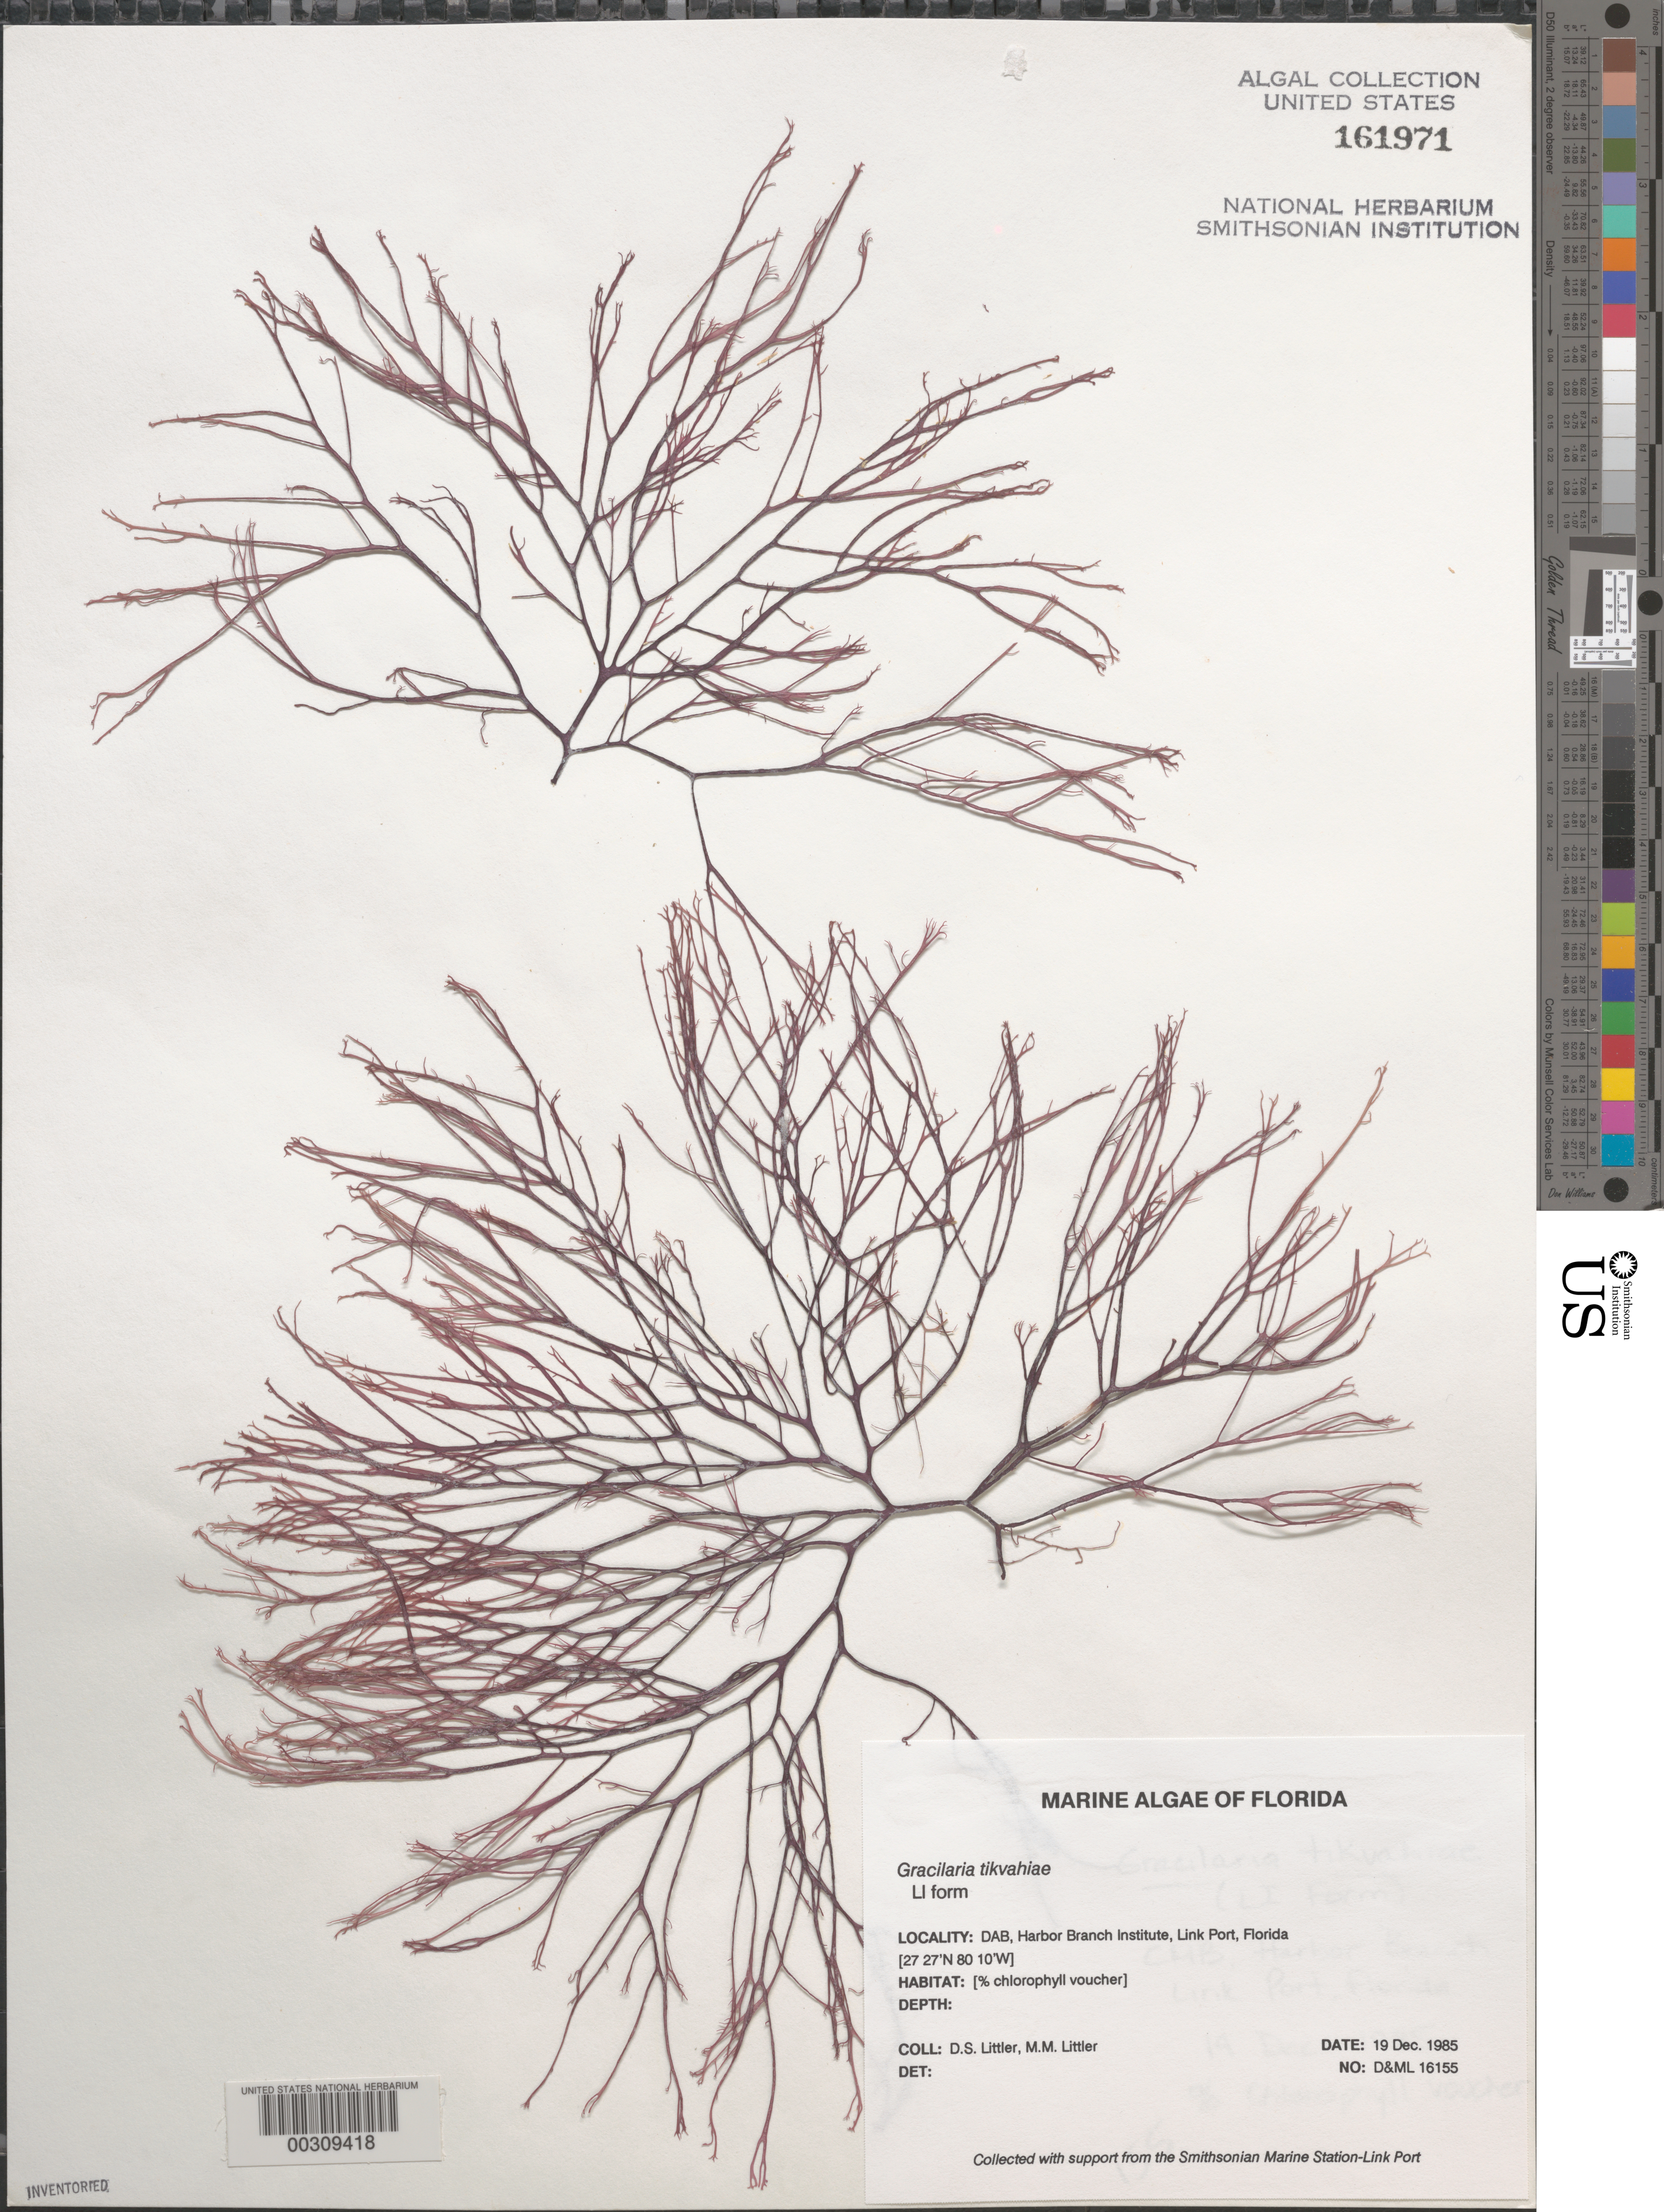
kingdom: Plantae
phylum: Rhodophyta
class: Florideophyceae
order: Gracilariales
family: Gracilariaceae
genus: Gracilaria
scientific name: Gracilaria tikvahiae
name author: McLachlan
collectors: D. S. Littler & M. M. Littler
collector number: D&ML 16155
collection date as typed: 19 Dec 1985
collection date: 1985-12-19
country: United States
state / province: Florida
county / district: Saint Lucie County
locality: Harbor Branch Oceanographic Institutue, Link Port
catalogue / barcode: US 161971